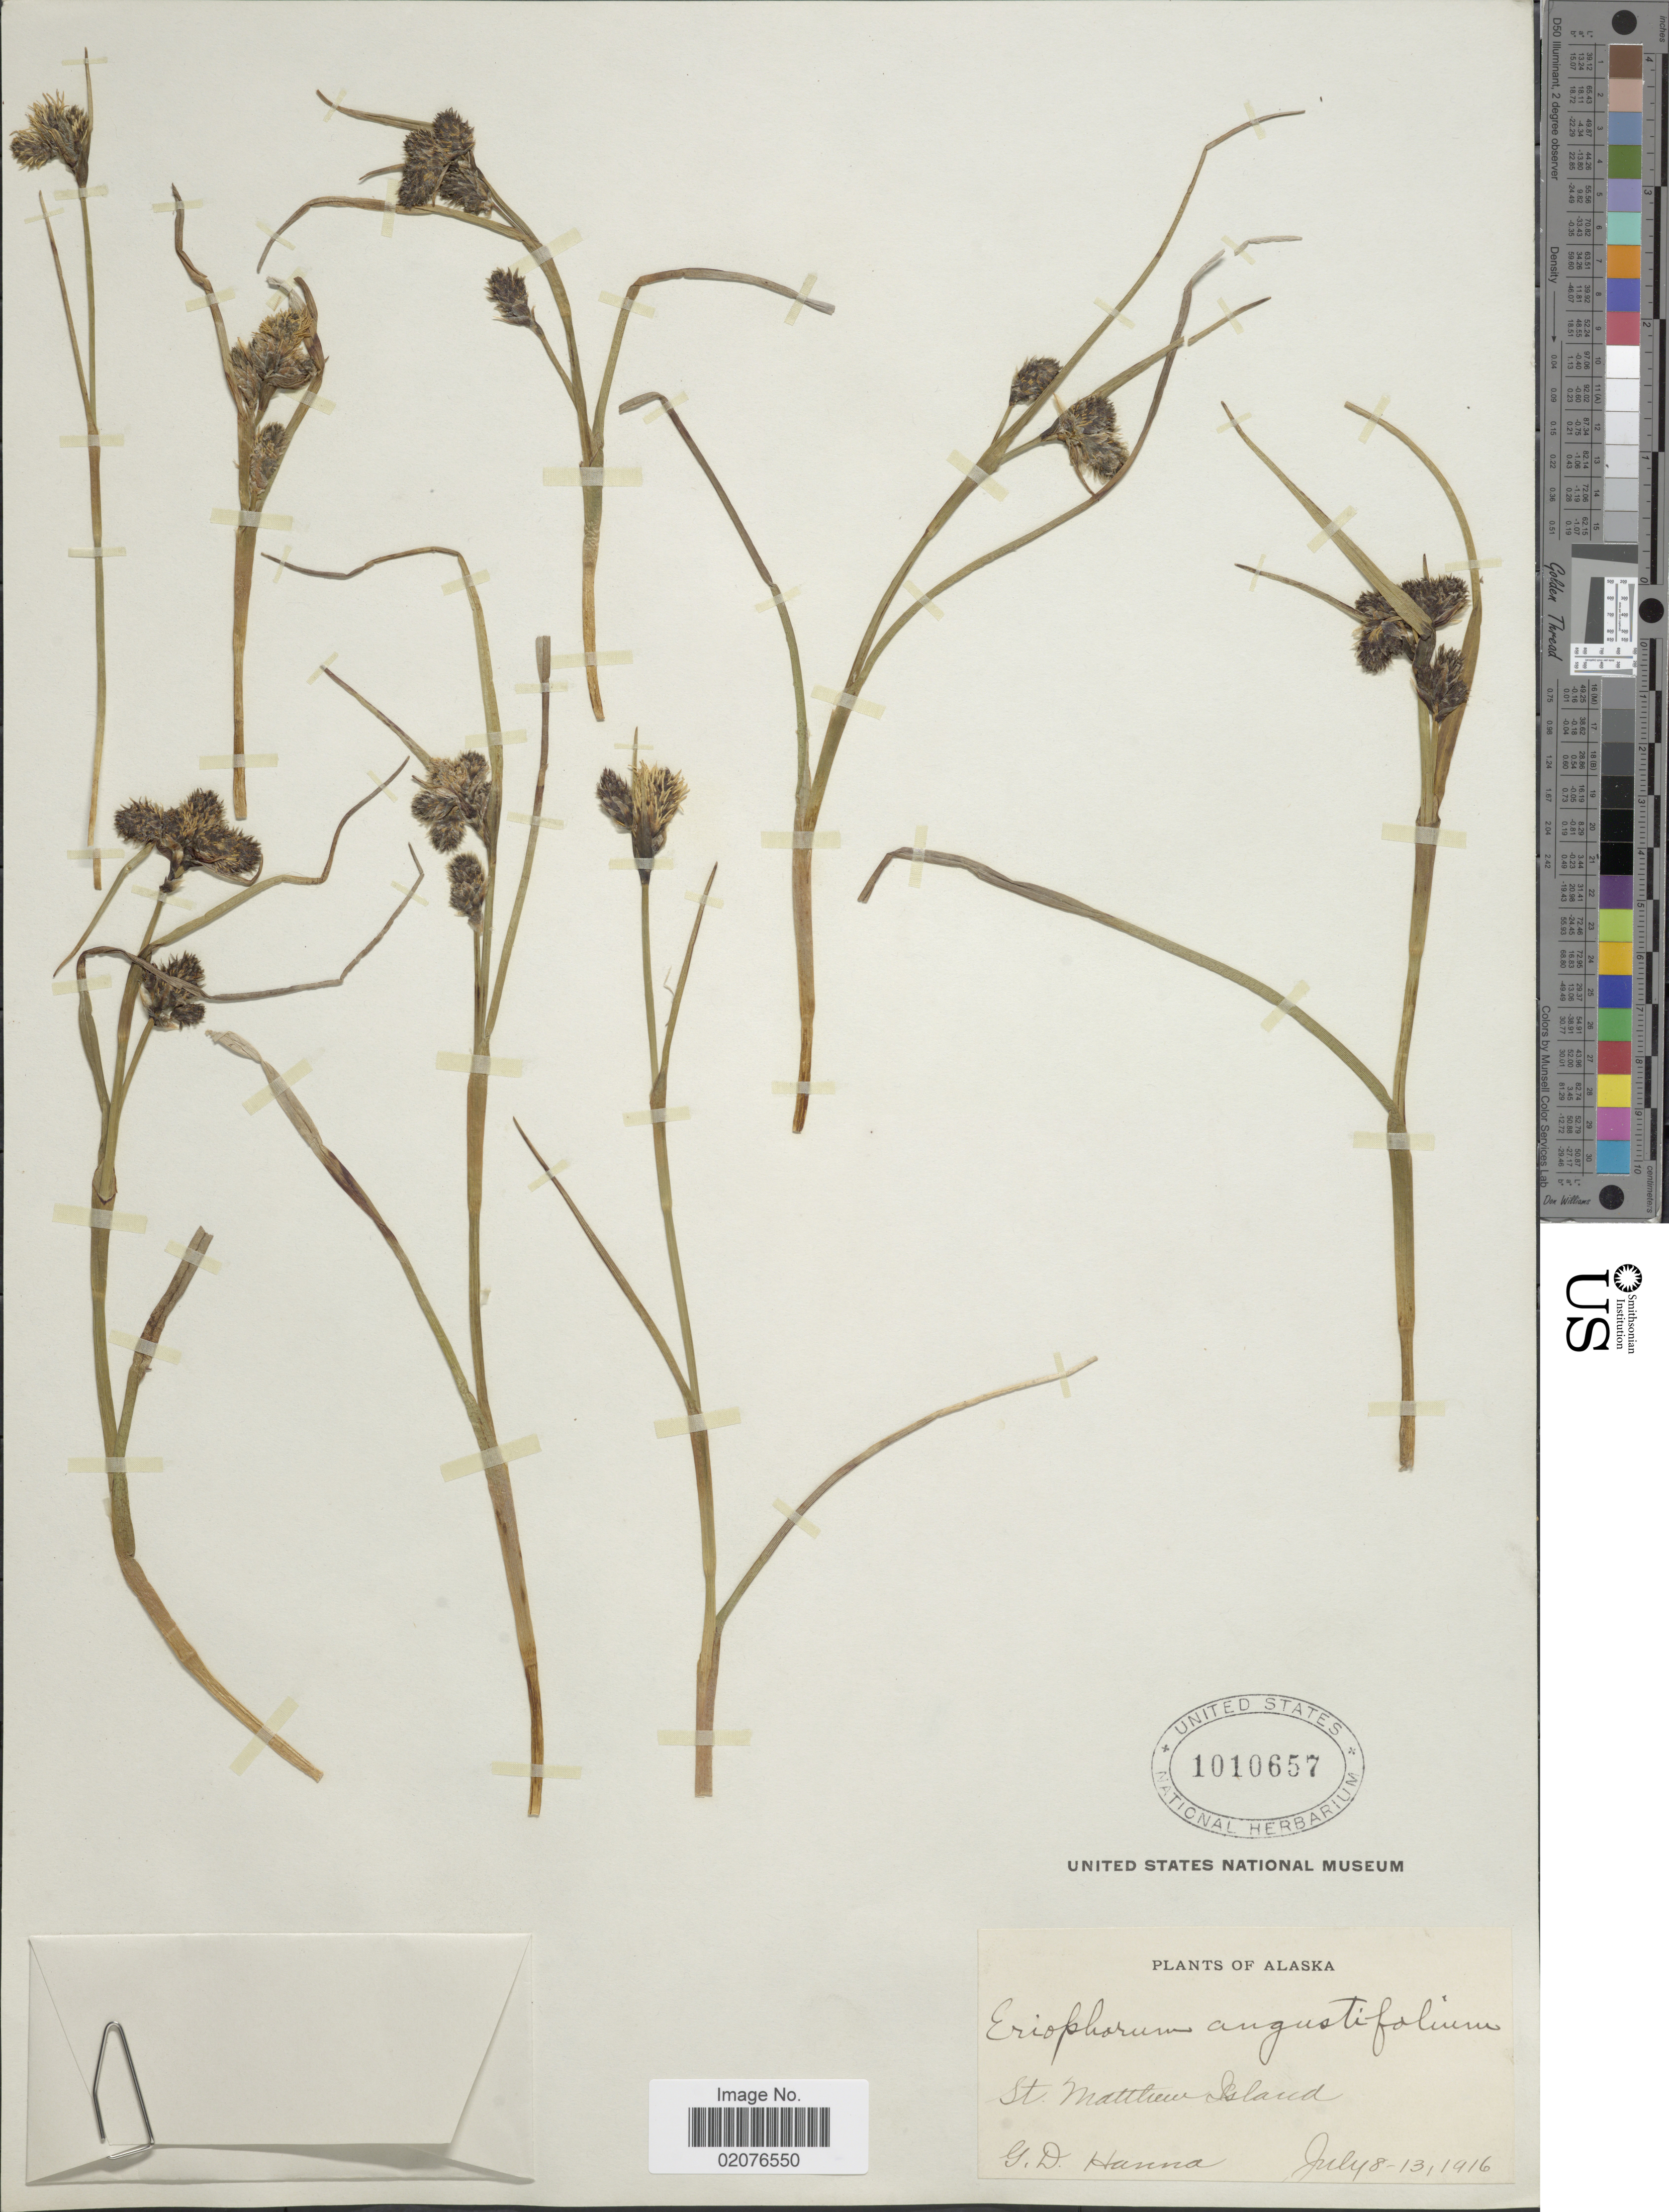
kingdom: Plantae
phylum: Tracheophyta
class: Liliopsida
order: Poales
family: Cyperaceae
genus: Eriophorum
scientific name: Eriophorum angustifolium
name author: Honck.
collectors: G. D. Hanna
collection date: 1916-07-08/1916-07-13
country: United States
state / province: Alaska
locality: St Matthew Island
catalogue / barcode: US 1010657